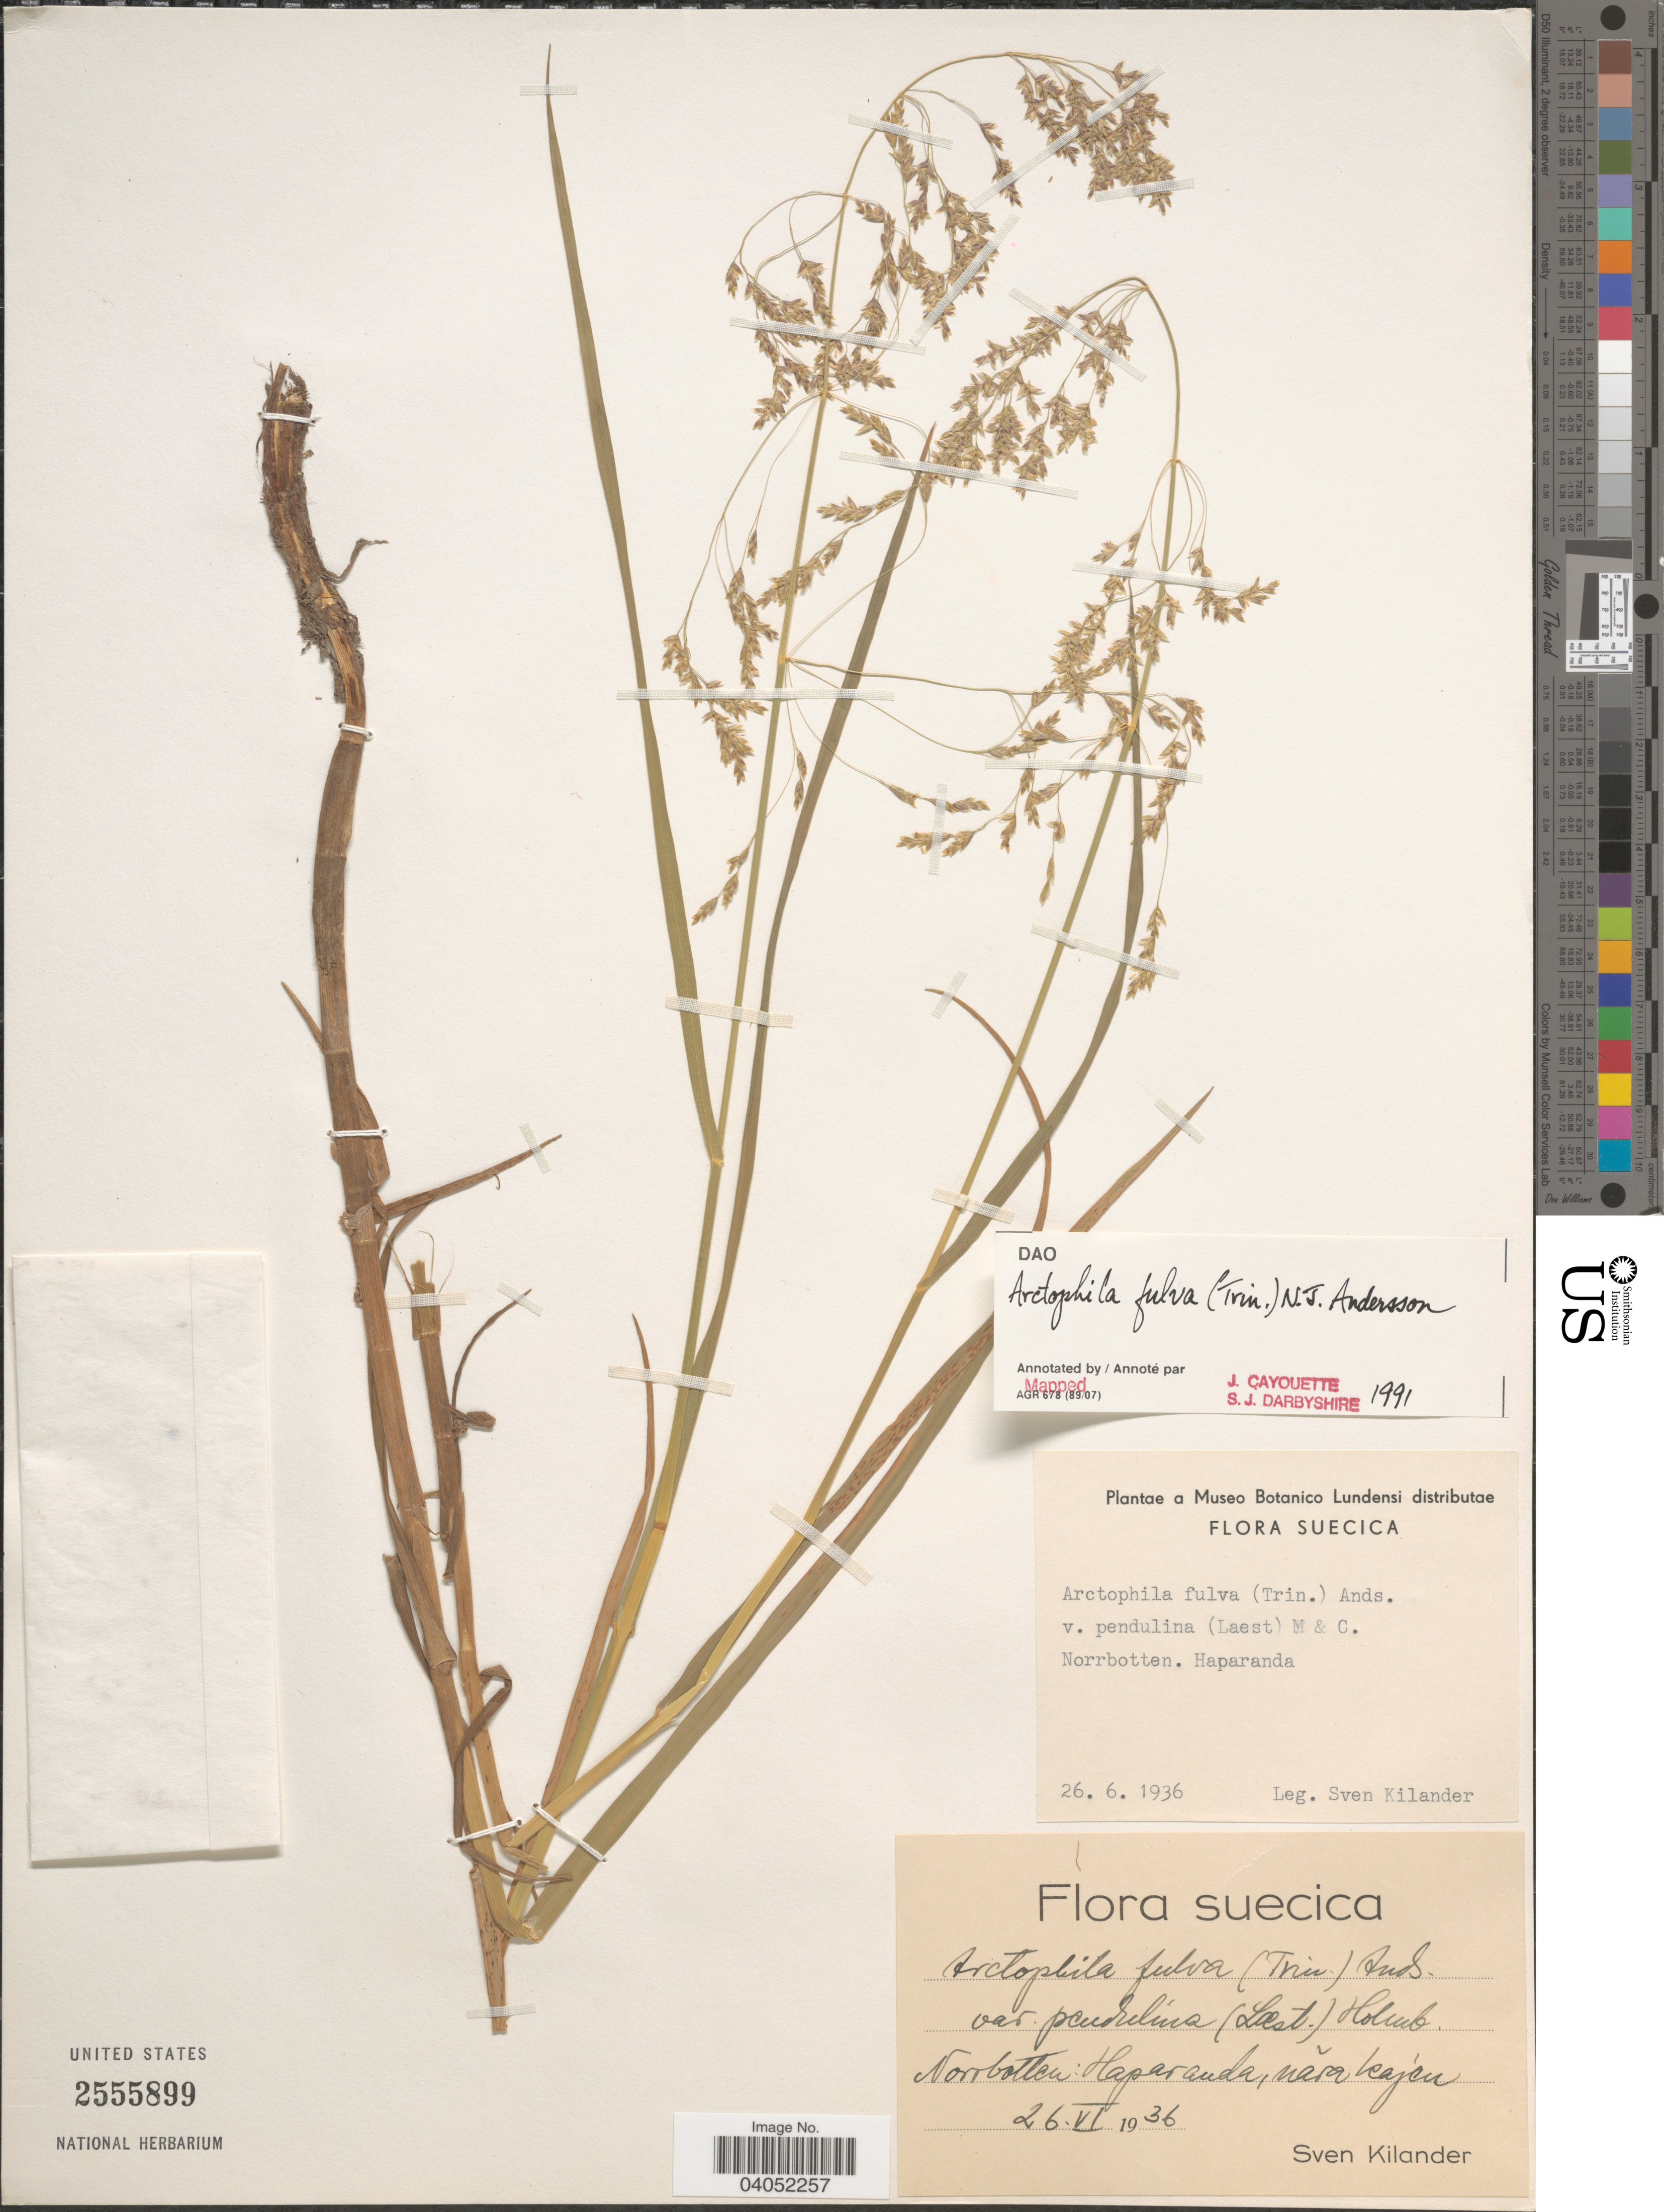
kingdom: Plantae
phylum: Tracheophyta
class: Liliopsida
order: Poales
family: Poaceae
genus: Arctophila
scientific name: Arctophila fulva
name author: (Trin.) Andersson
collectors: S. Kilander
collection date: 1936-06-26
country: Sweden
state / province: Norrbotten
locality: Suecica. Norrbotten. Haparanda. Nära kajen.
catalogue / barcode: US 2555899